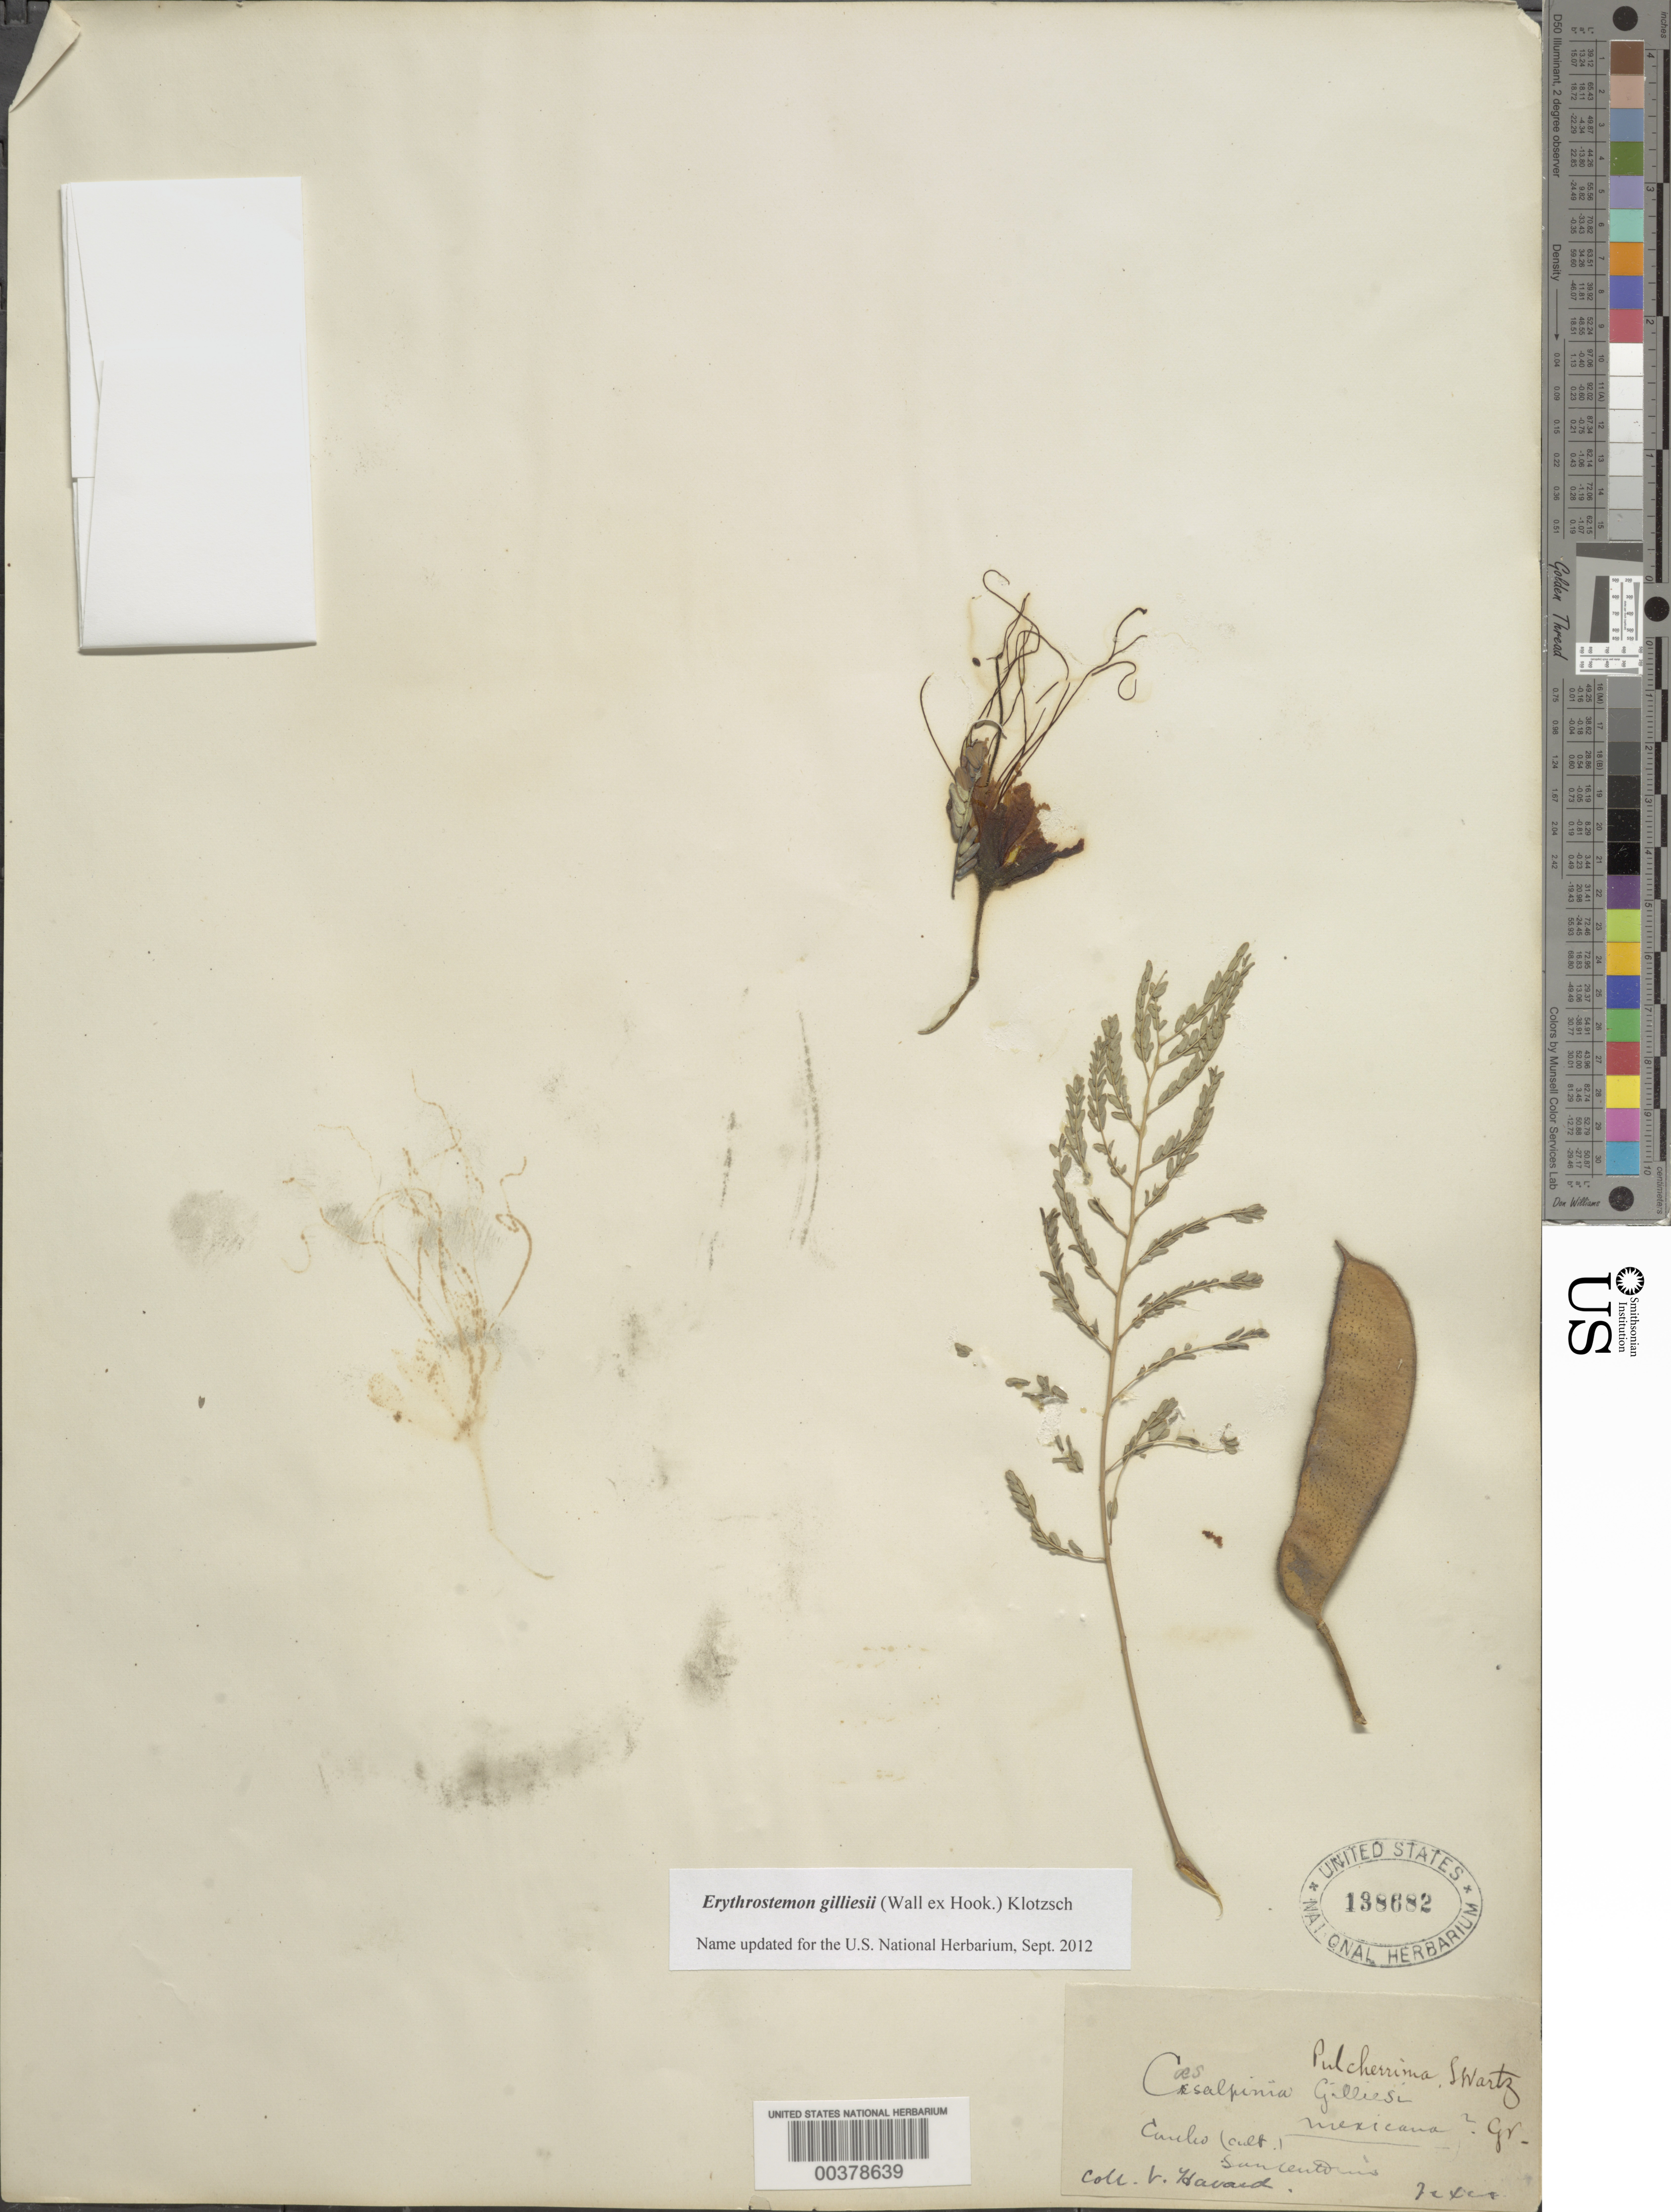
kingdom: Plantae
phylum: Tracheophyta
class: Magnoliopsida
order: Fabales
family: Fabaceae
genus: Erythrostemon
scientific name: Erythrostemon gilliesii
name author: (Hook.) Klotzsch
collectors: V. Havard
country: United States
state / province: Texas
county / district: Bexar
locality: San Antonio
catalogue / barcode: US 138682